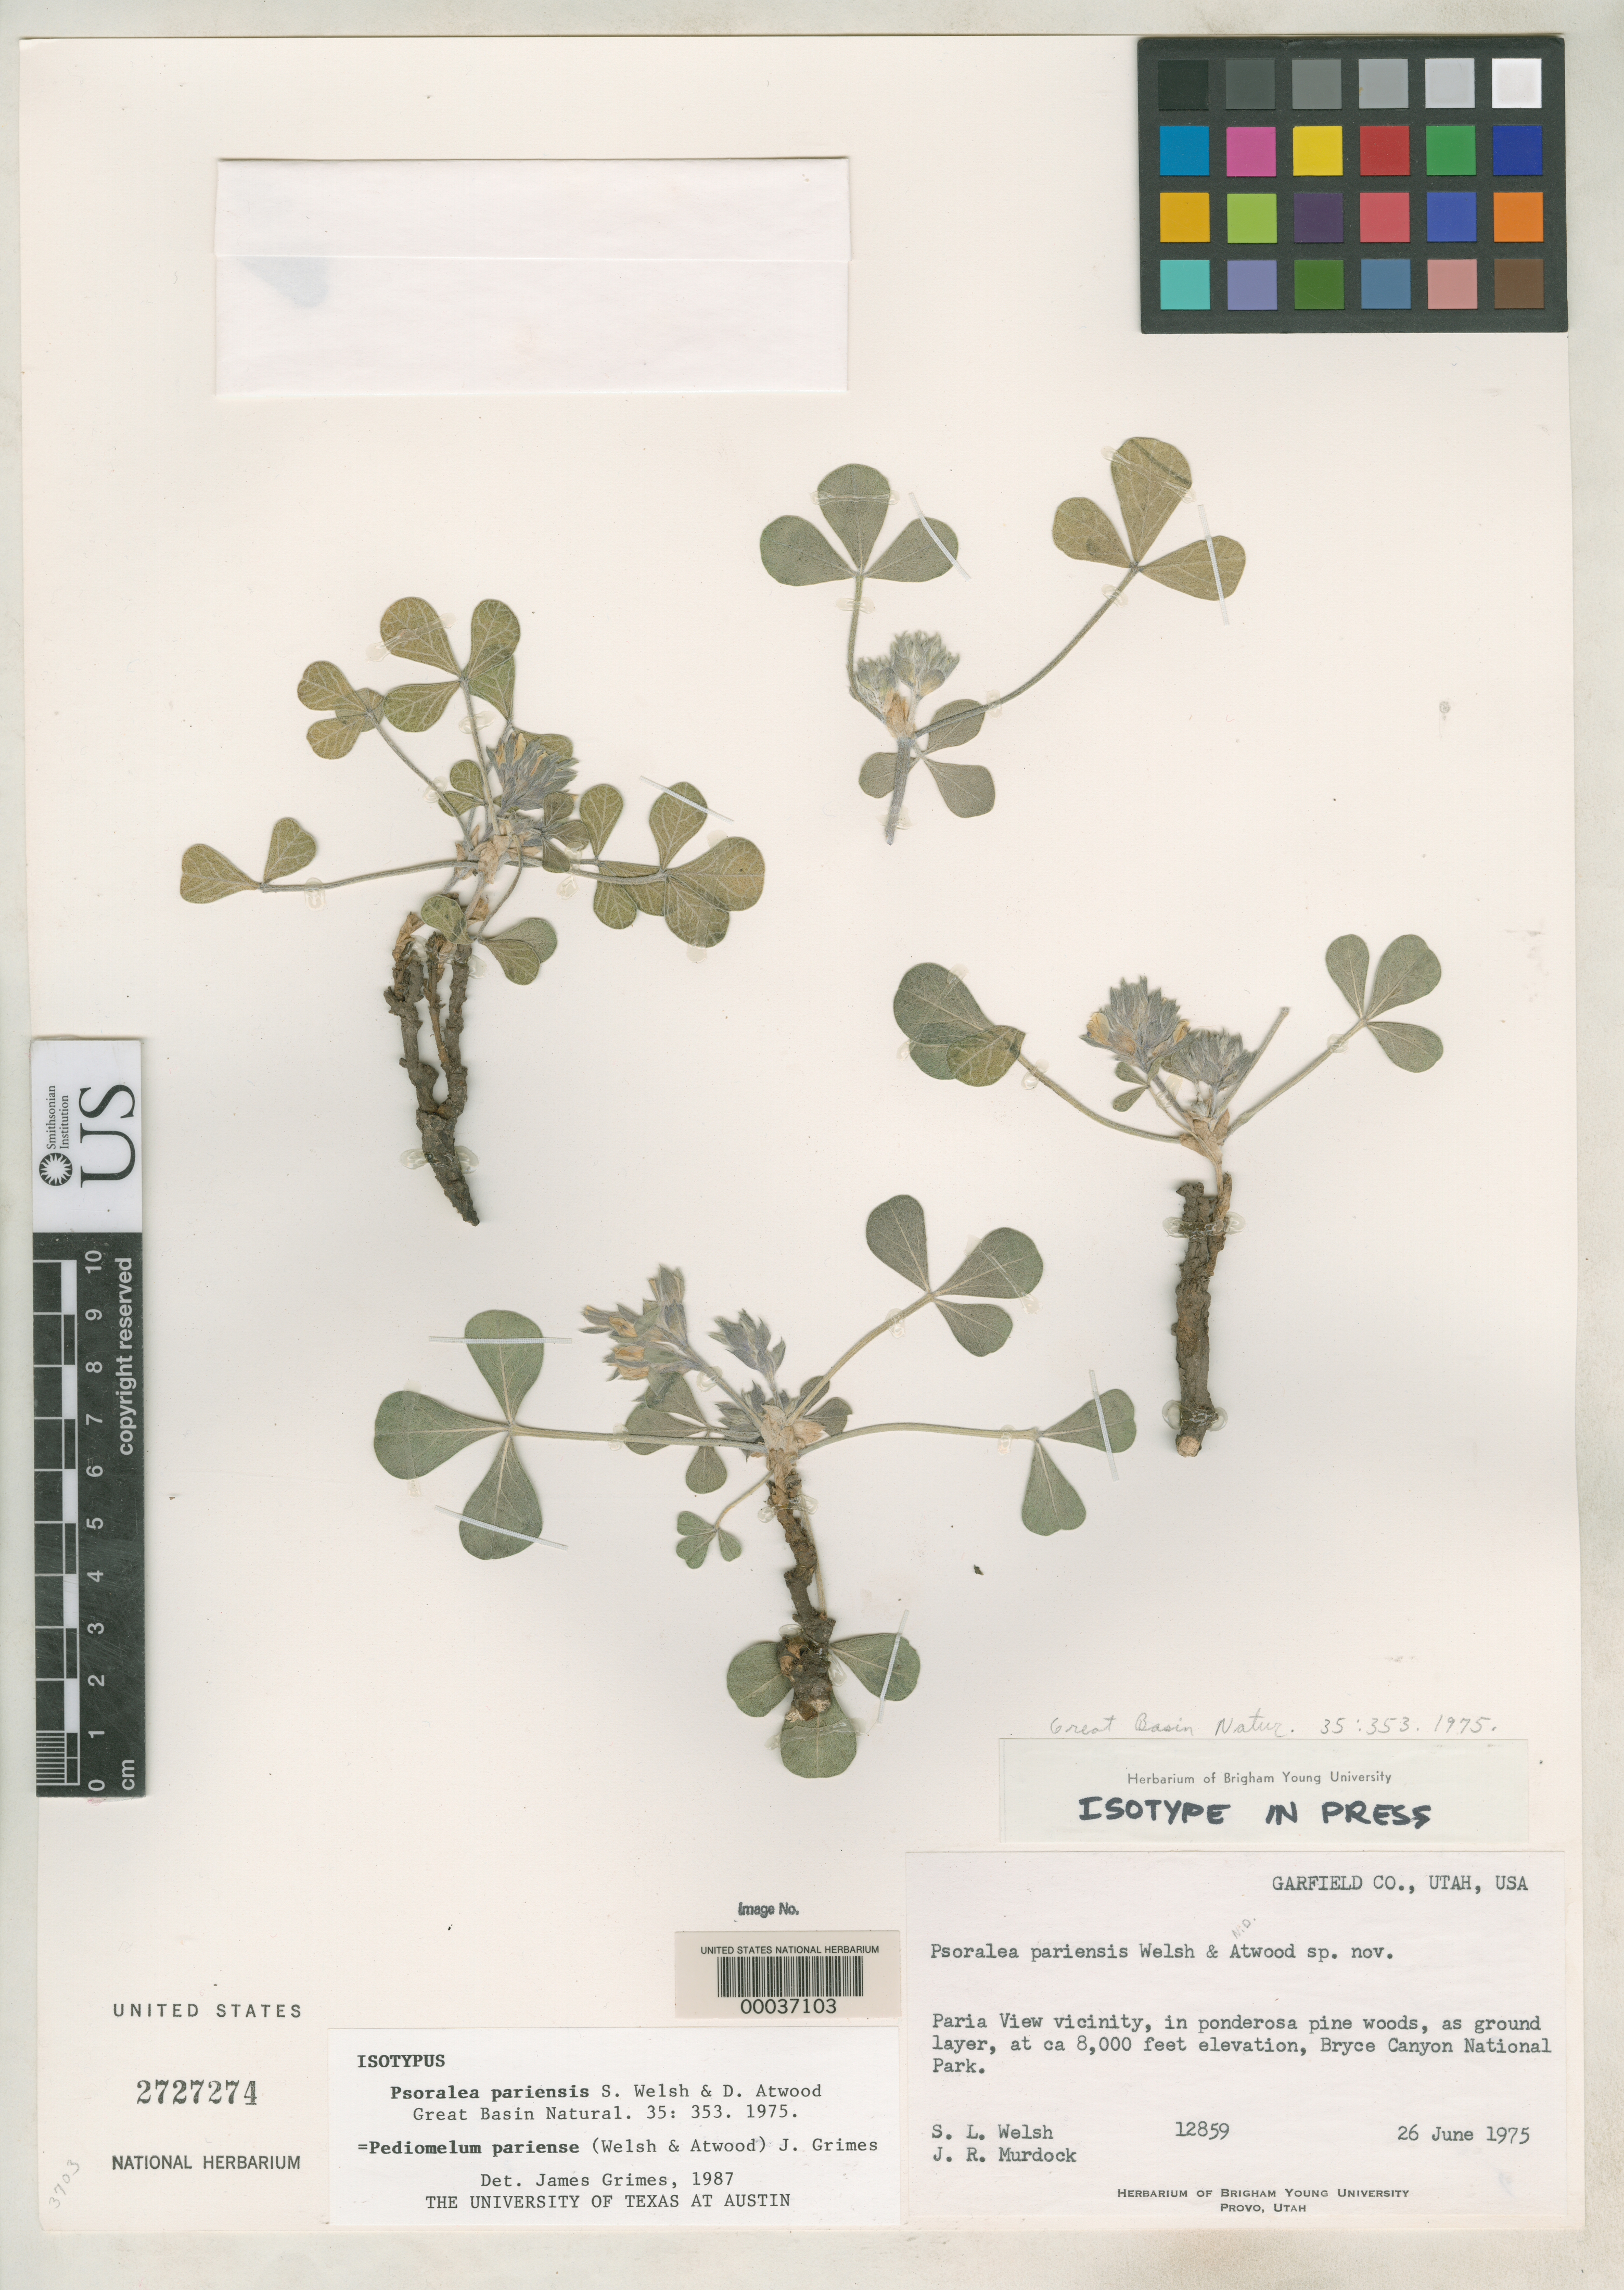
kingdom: Plantae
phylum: Tracheophyta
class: Magnoliopsida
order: Fabales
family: Fabaceae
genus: Psoralea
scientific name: Psoralea pariensis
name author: S.L. Welsh & Atwood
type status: Isotype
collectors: S. Welsh & J. Murdock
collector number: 12859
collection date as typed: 26 Jun 1975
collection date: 1975-06-26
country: United States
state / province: Utah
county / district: Garfield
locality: Paria View vicinity, Bryce Canyon National Park.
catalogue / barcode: US 2727274